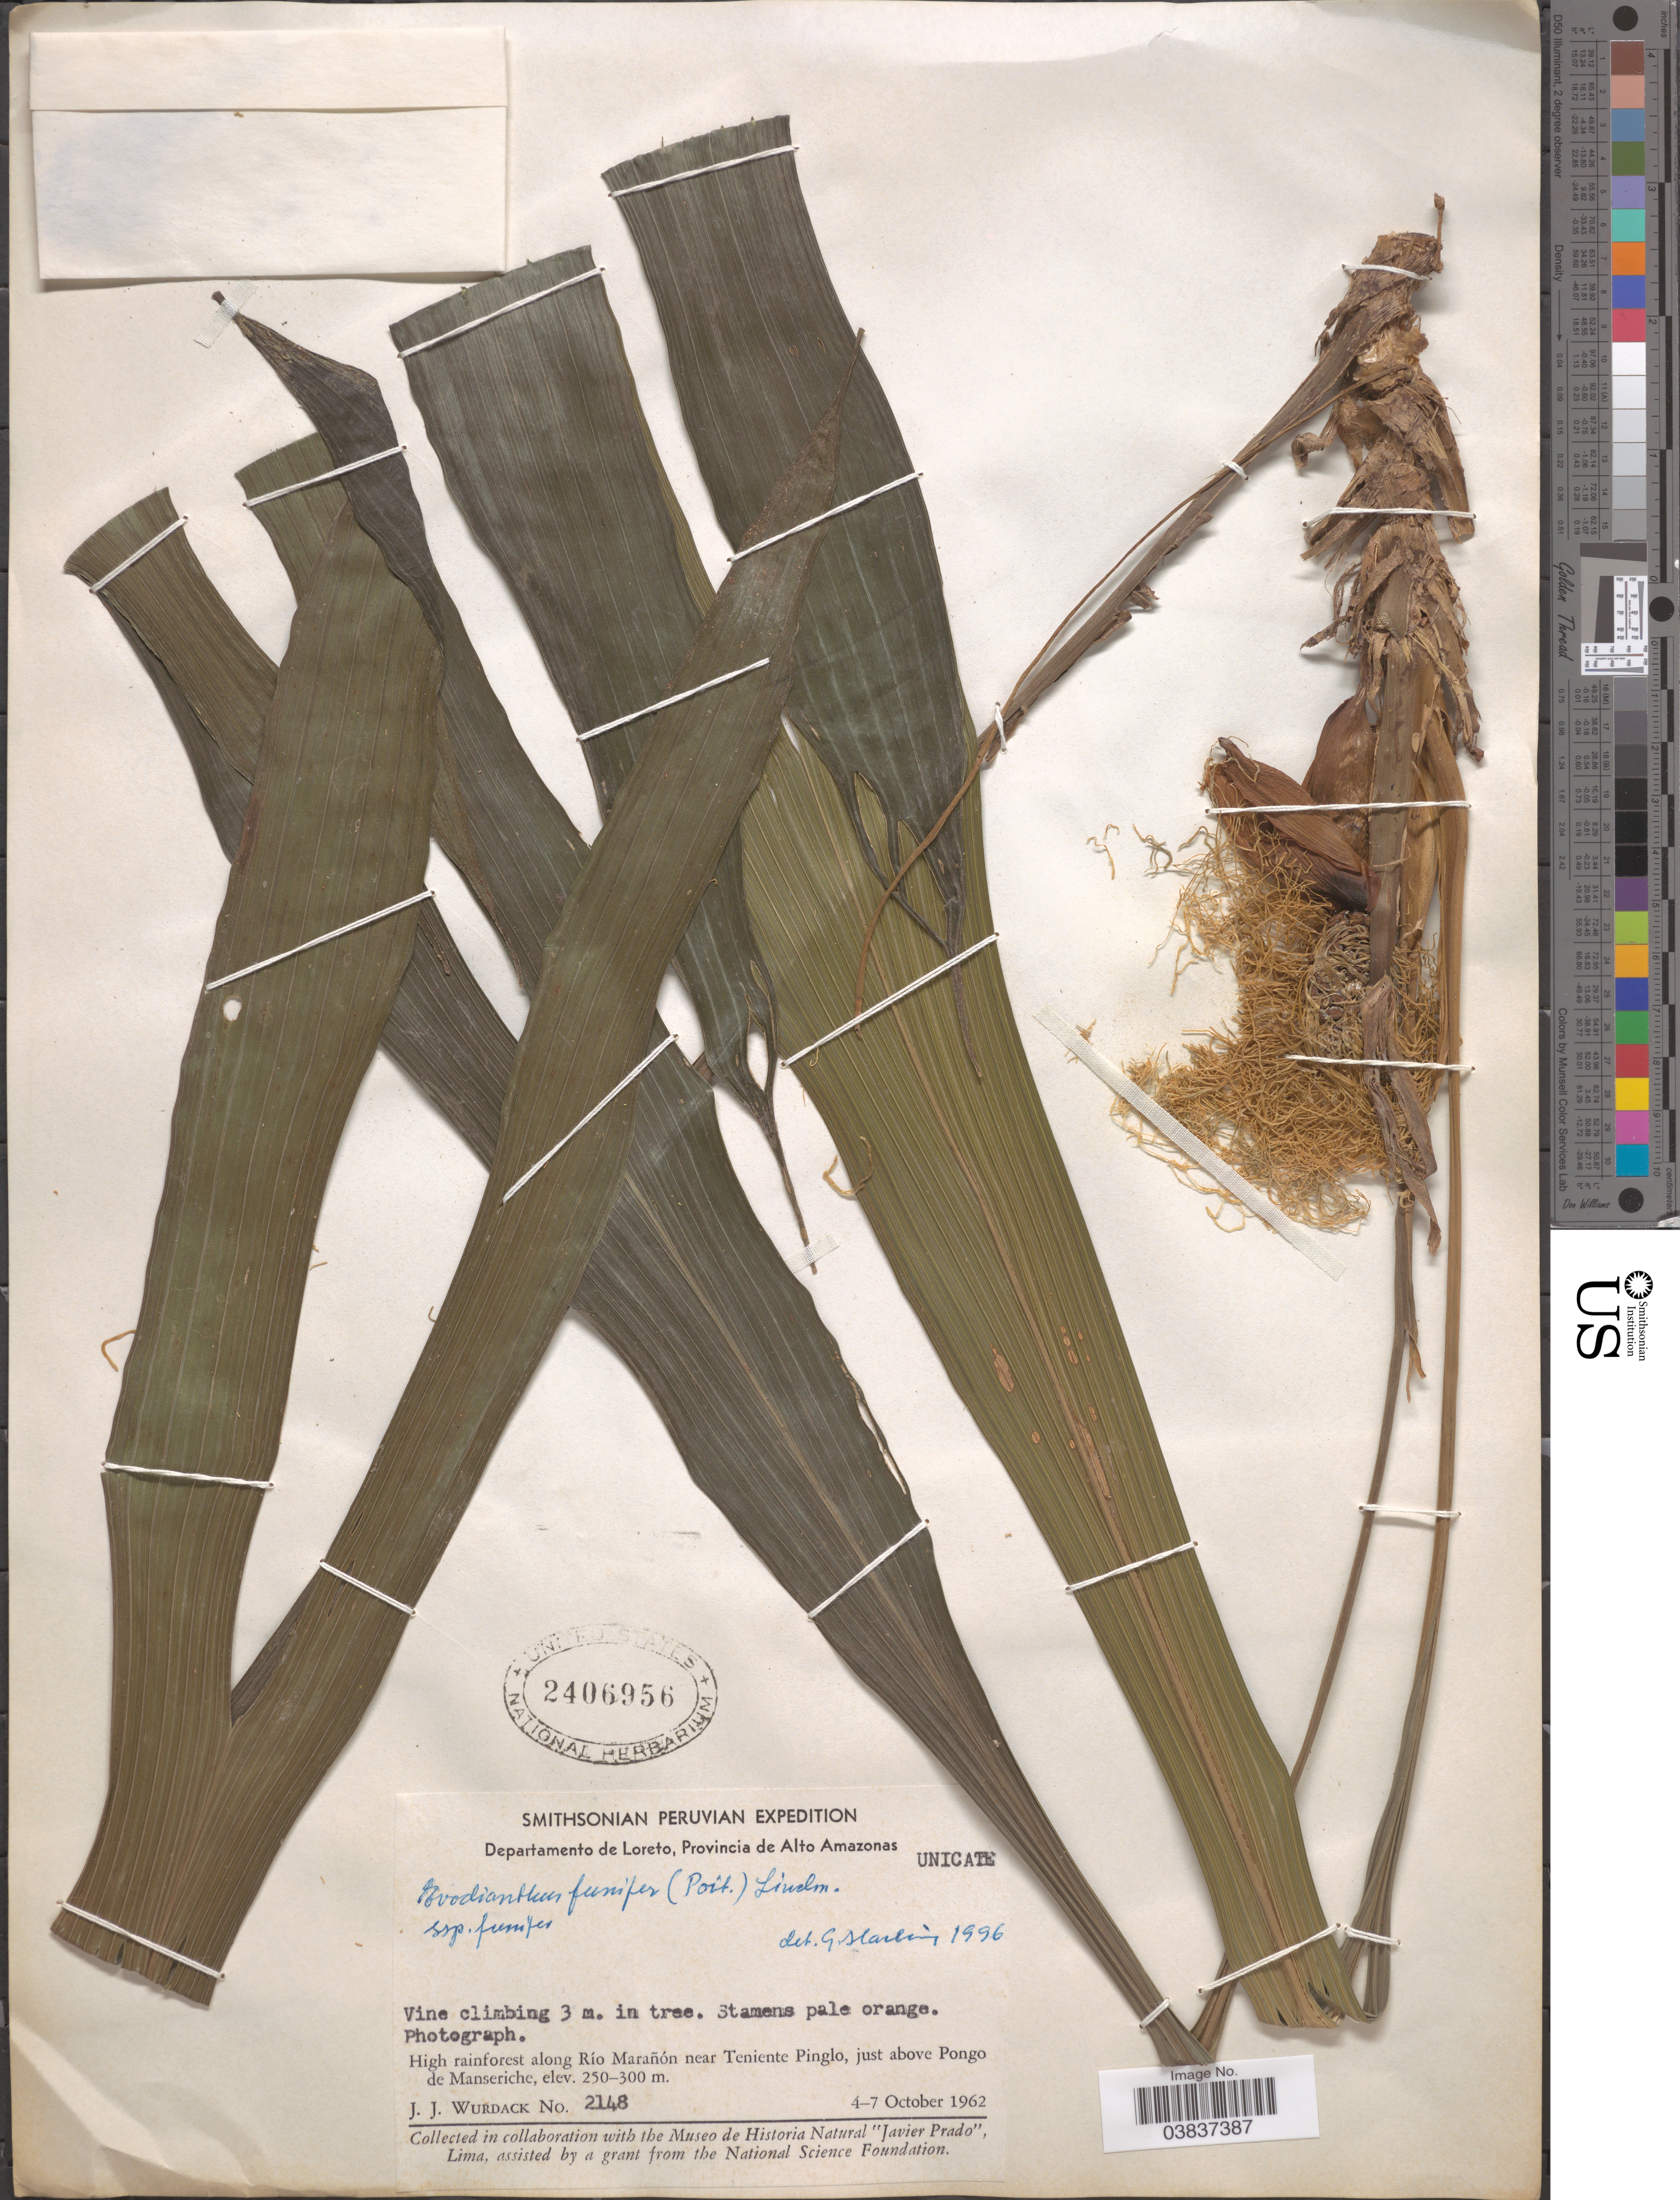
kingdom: Plantae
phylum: Tracheophyta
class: Liliopsida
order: Pandanales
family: Cyclanthaceae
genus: Evodianthus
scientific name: Evodianthus funifer subsp. funifer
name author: (Poit.) Lindm.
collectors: J. J. Wurdack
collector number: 2148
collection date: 1962-10-04/1962-10-07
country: Peru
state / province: Loreto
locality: Departamento de Loreto, Provincia de Alto Amazonas. Along Río Marañón near Teniente Pinglo, just above Pongo de Manseriche.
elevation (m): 250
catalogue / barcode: US 2406956